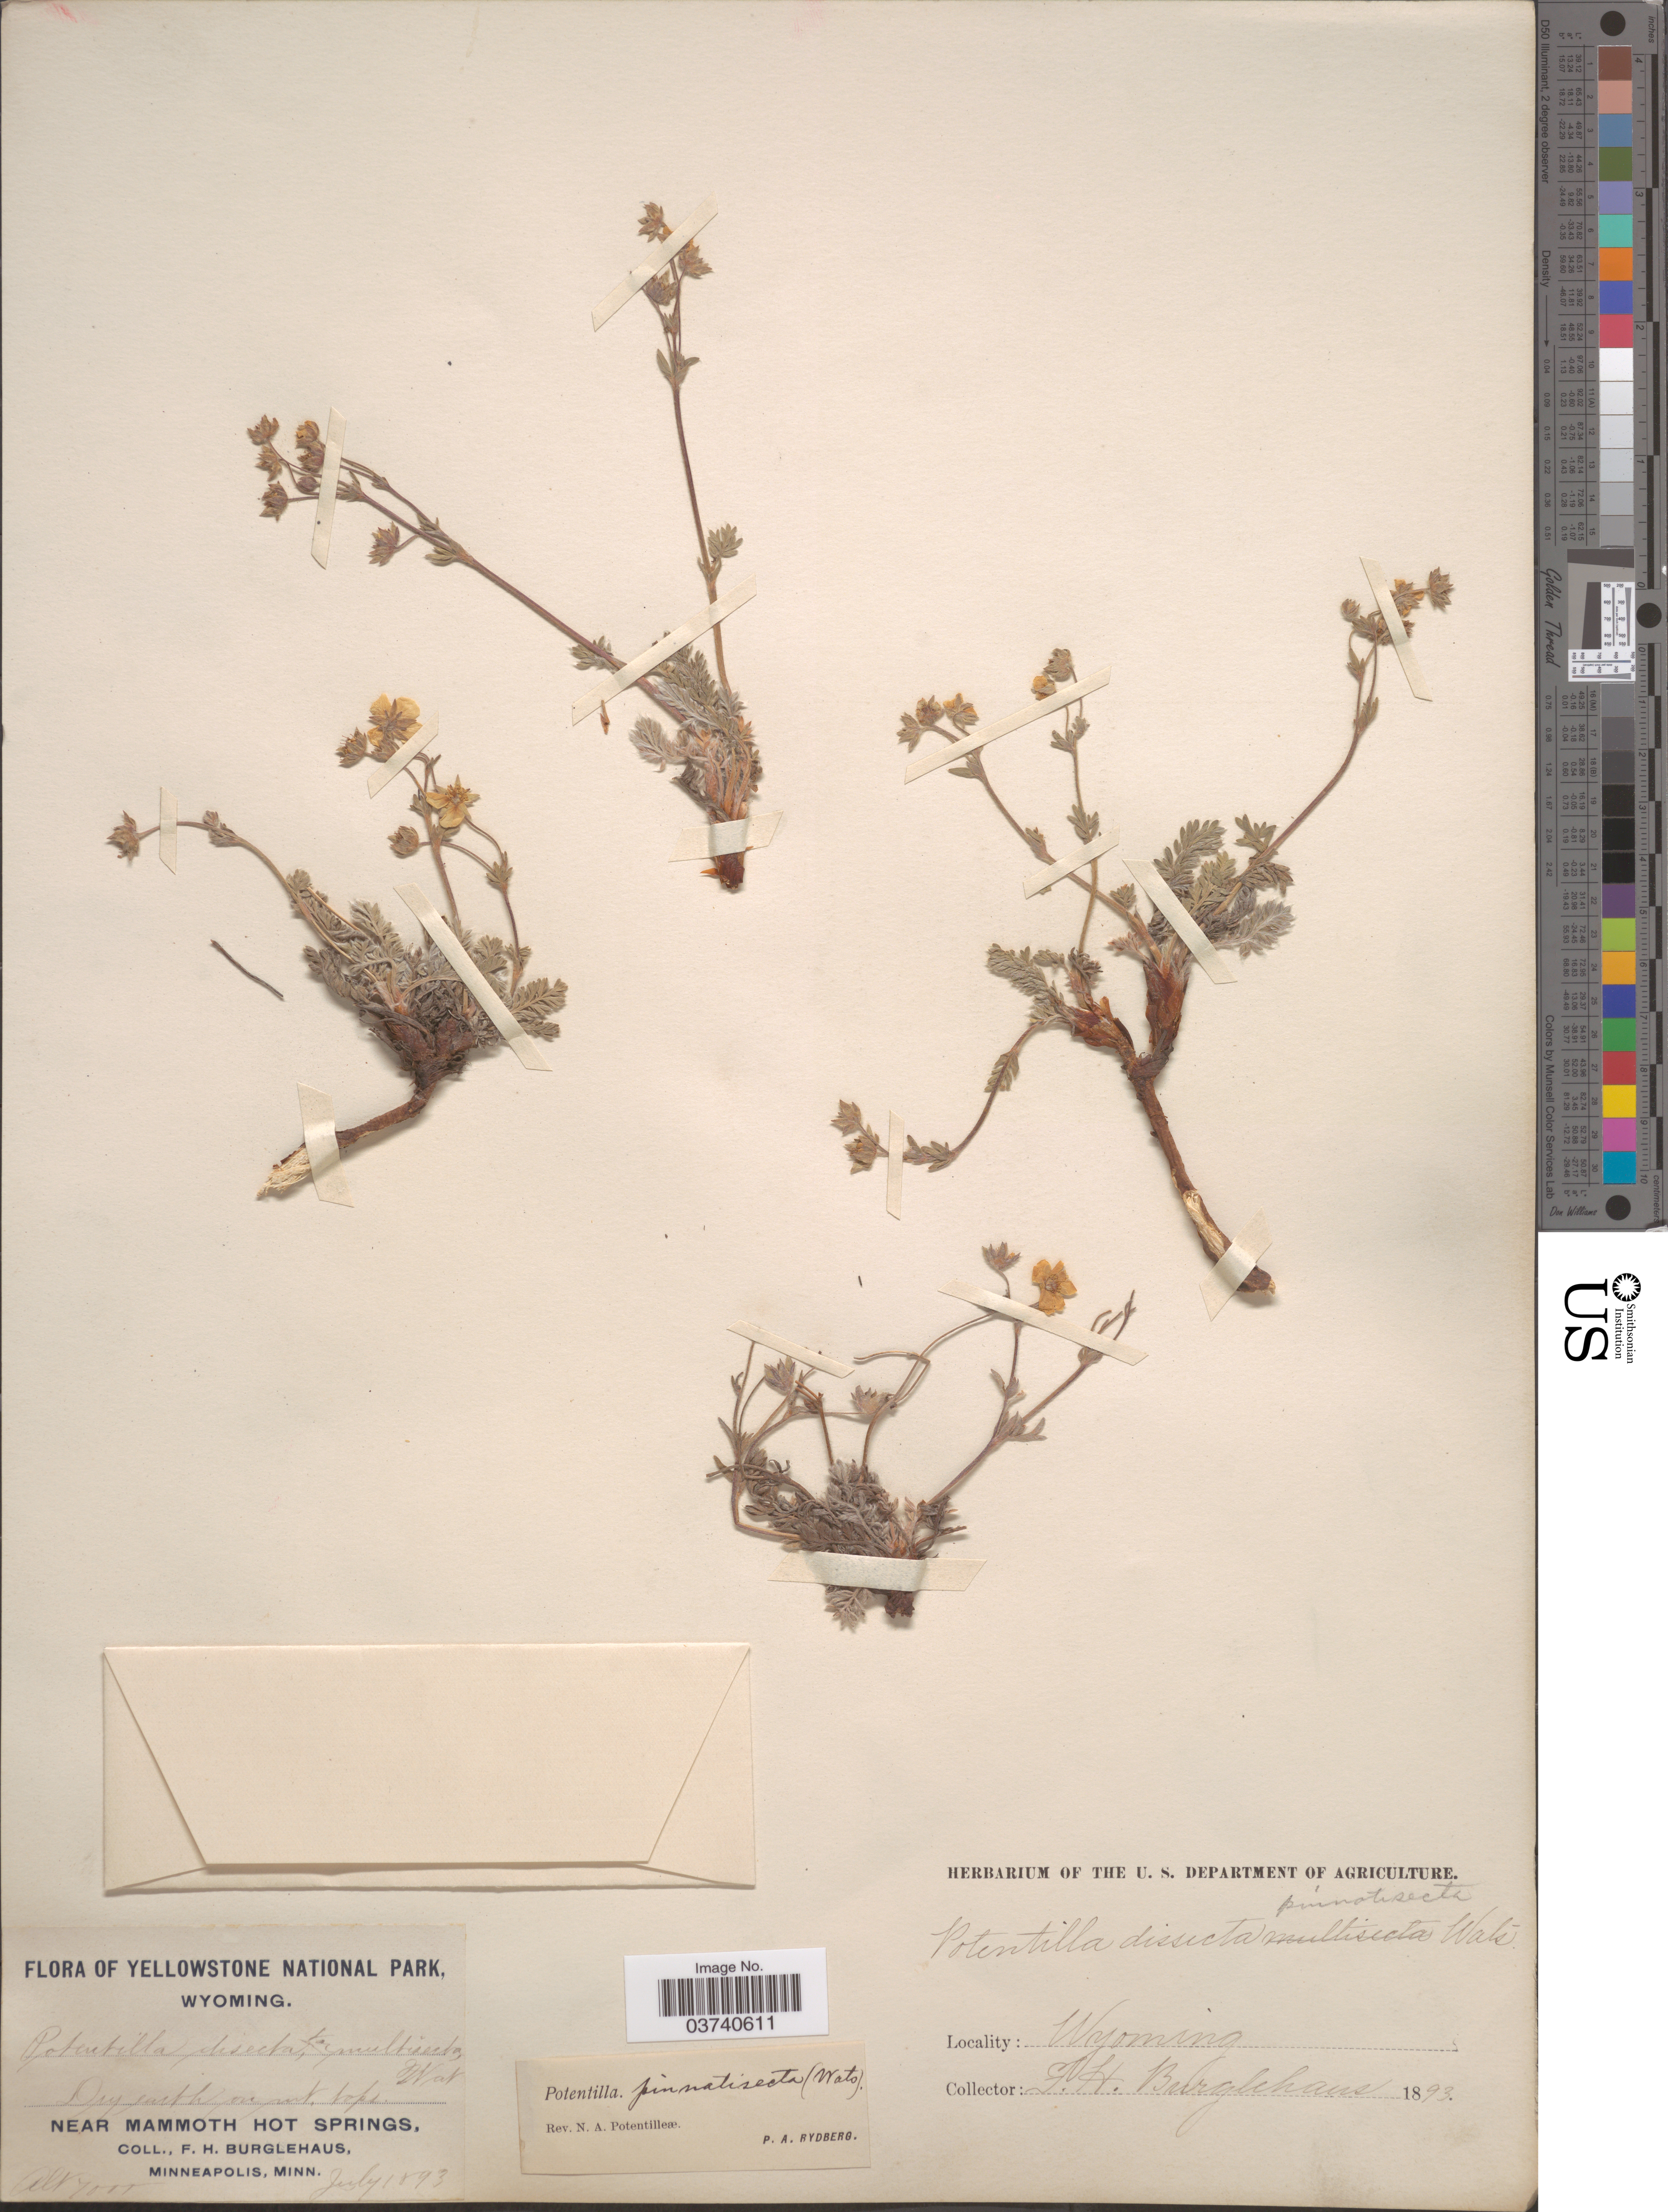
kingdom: Plantae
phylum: Tracheophyta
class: Magnoliopsida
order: Rosales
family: Rosaceae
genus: Potentilla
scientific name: Potentilla ovina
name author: Macoun ex J.M. Macoun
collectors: F. Burglehaus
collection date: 1893-07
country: United States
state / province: Wyoming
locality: Yellowstone National Park. Near Mammoth Hot Springs.